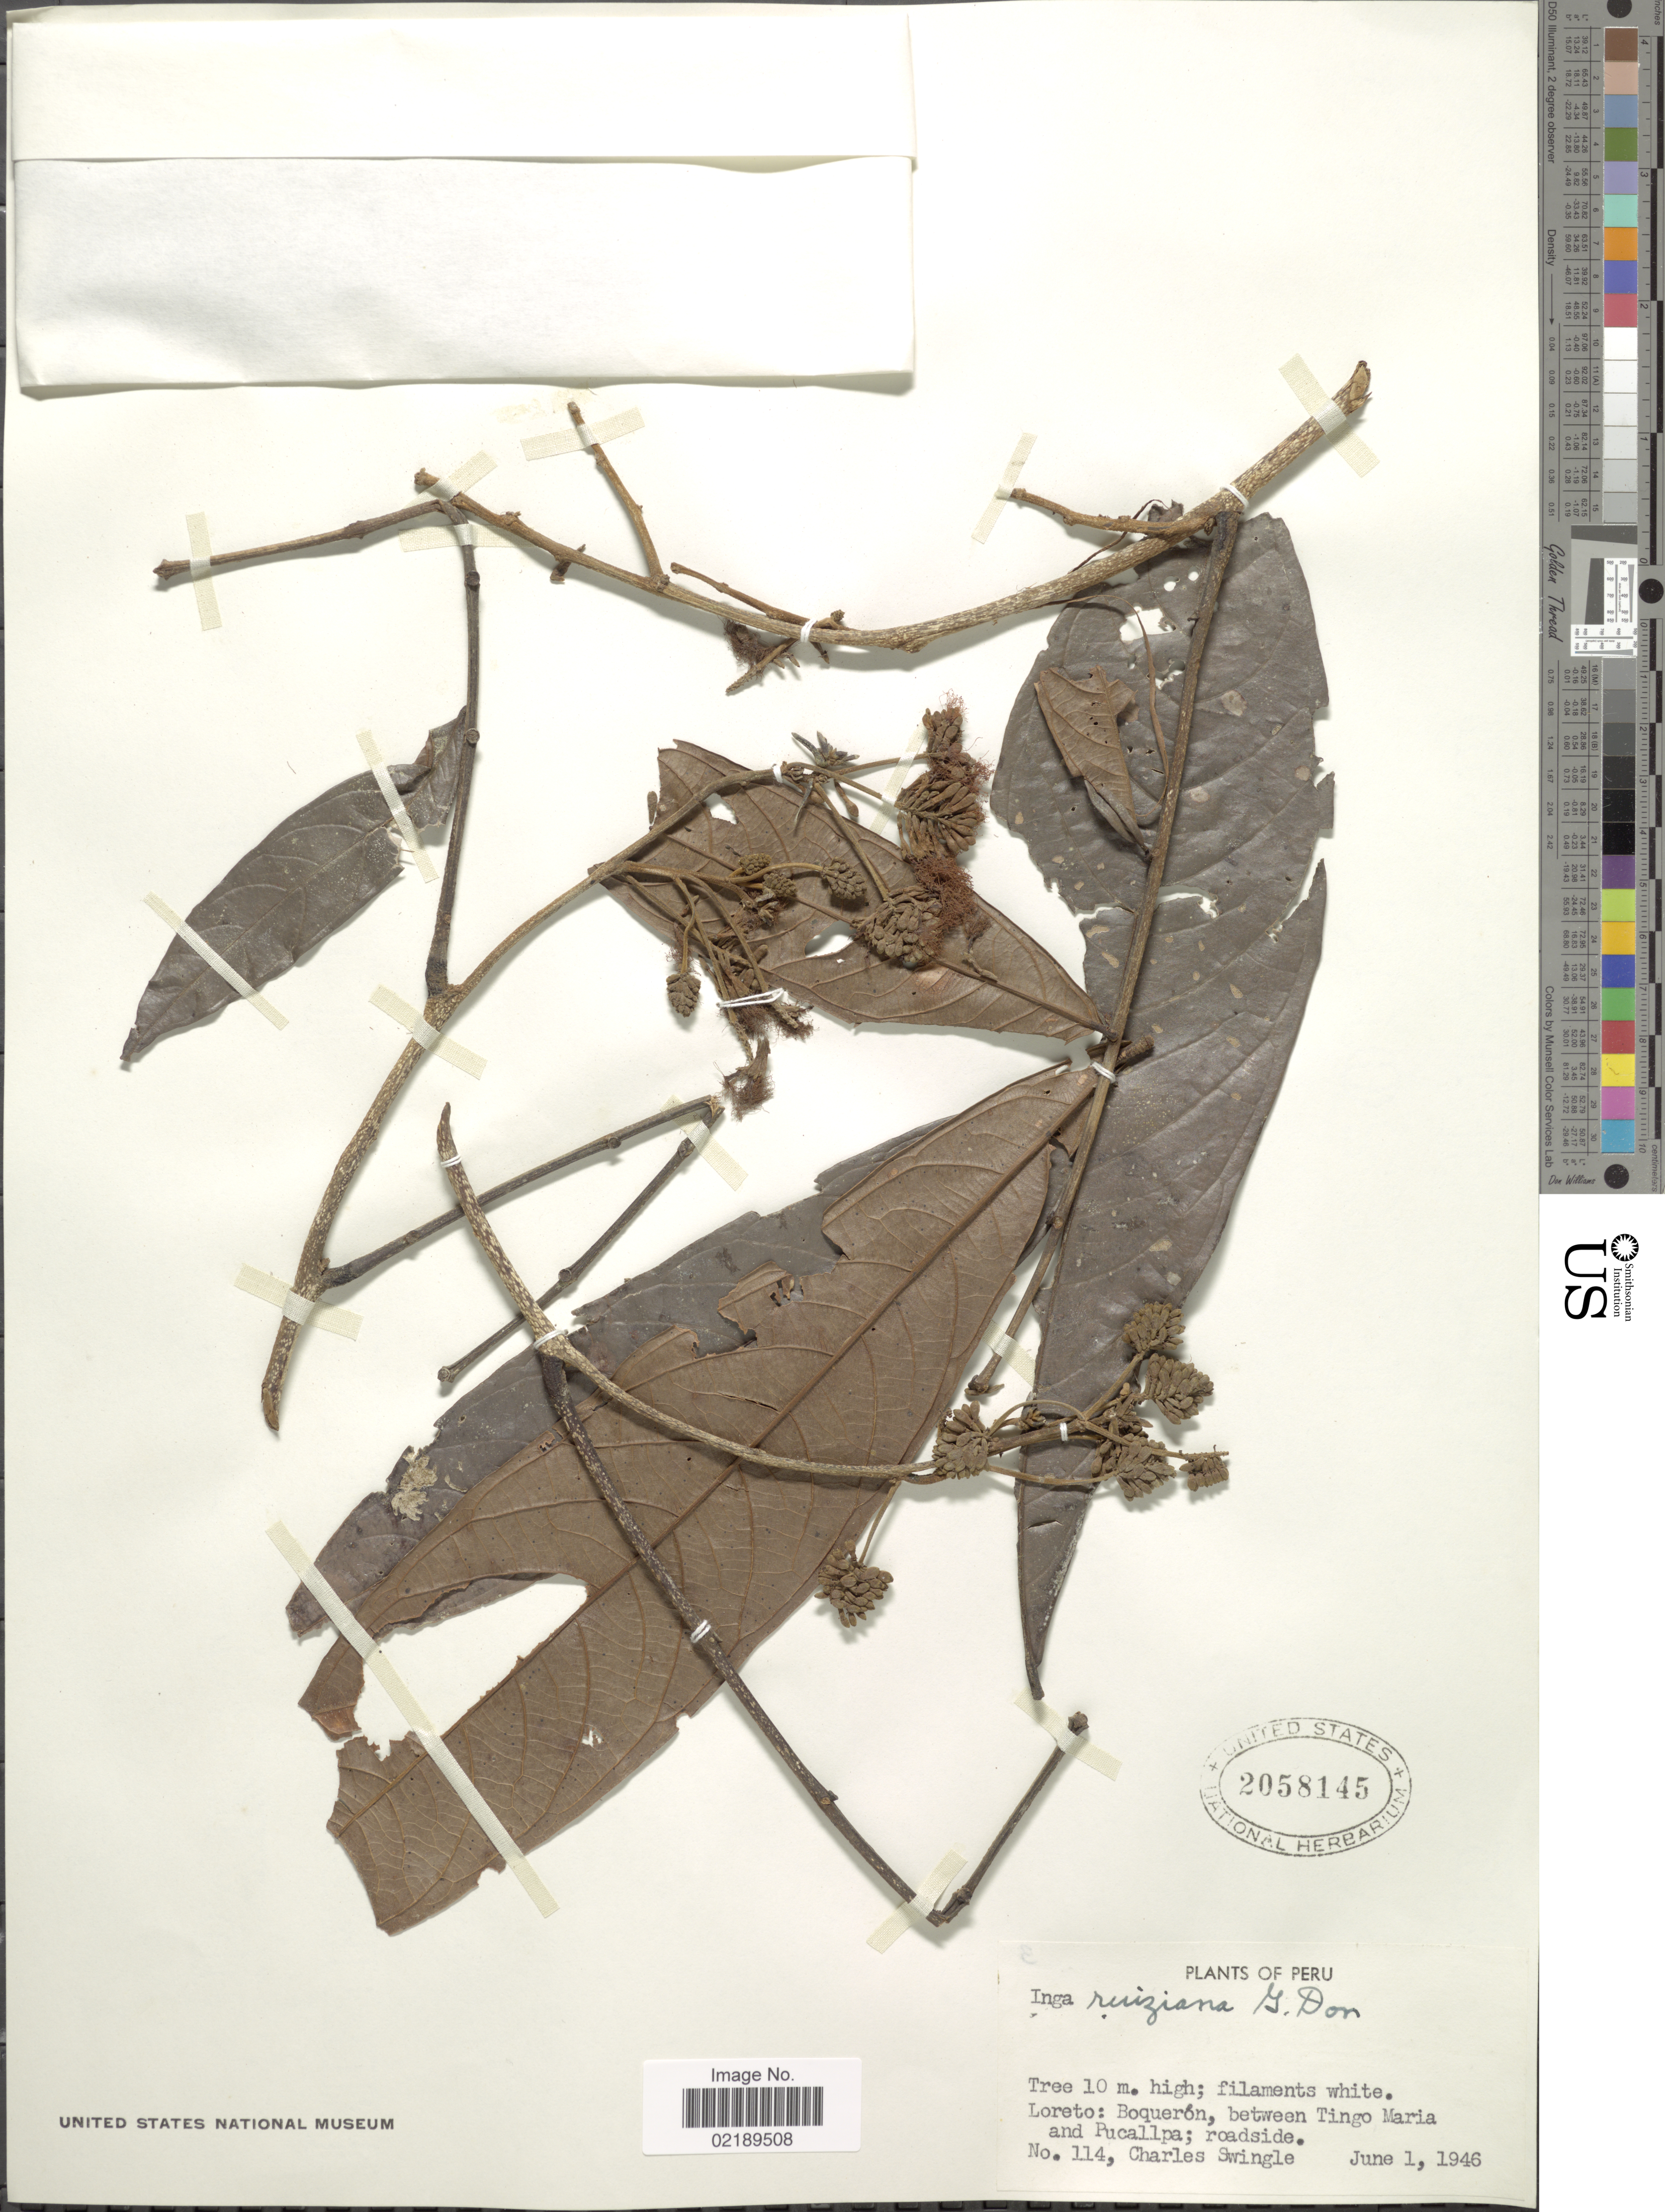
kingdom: Plantae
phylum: Tracheophyta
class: Magnoliopsida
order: Fabales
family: Fabaceae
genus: Inga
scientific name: Inga ruiziana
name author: G. Don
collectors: C. Swingle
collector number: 114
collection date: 1946-06-01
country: Peru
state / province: Loreto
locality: Boqueron, between Tingo Maria and Pucallpa; roadside.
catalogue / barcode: US 2058145